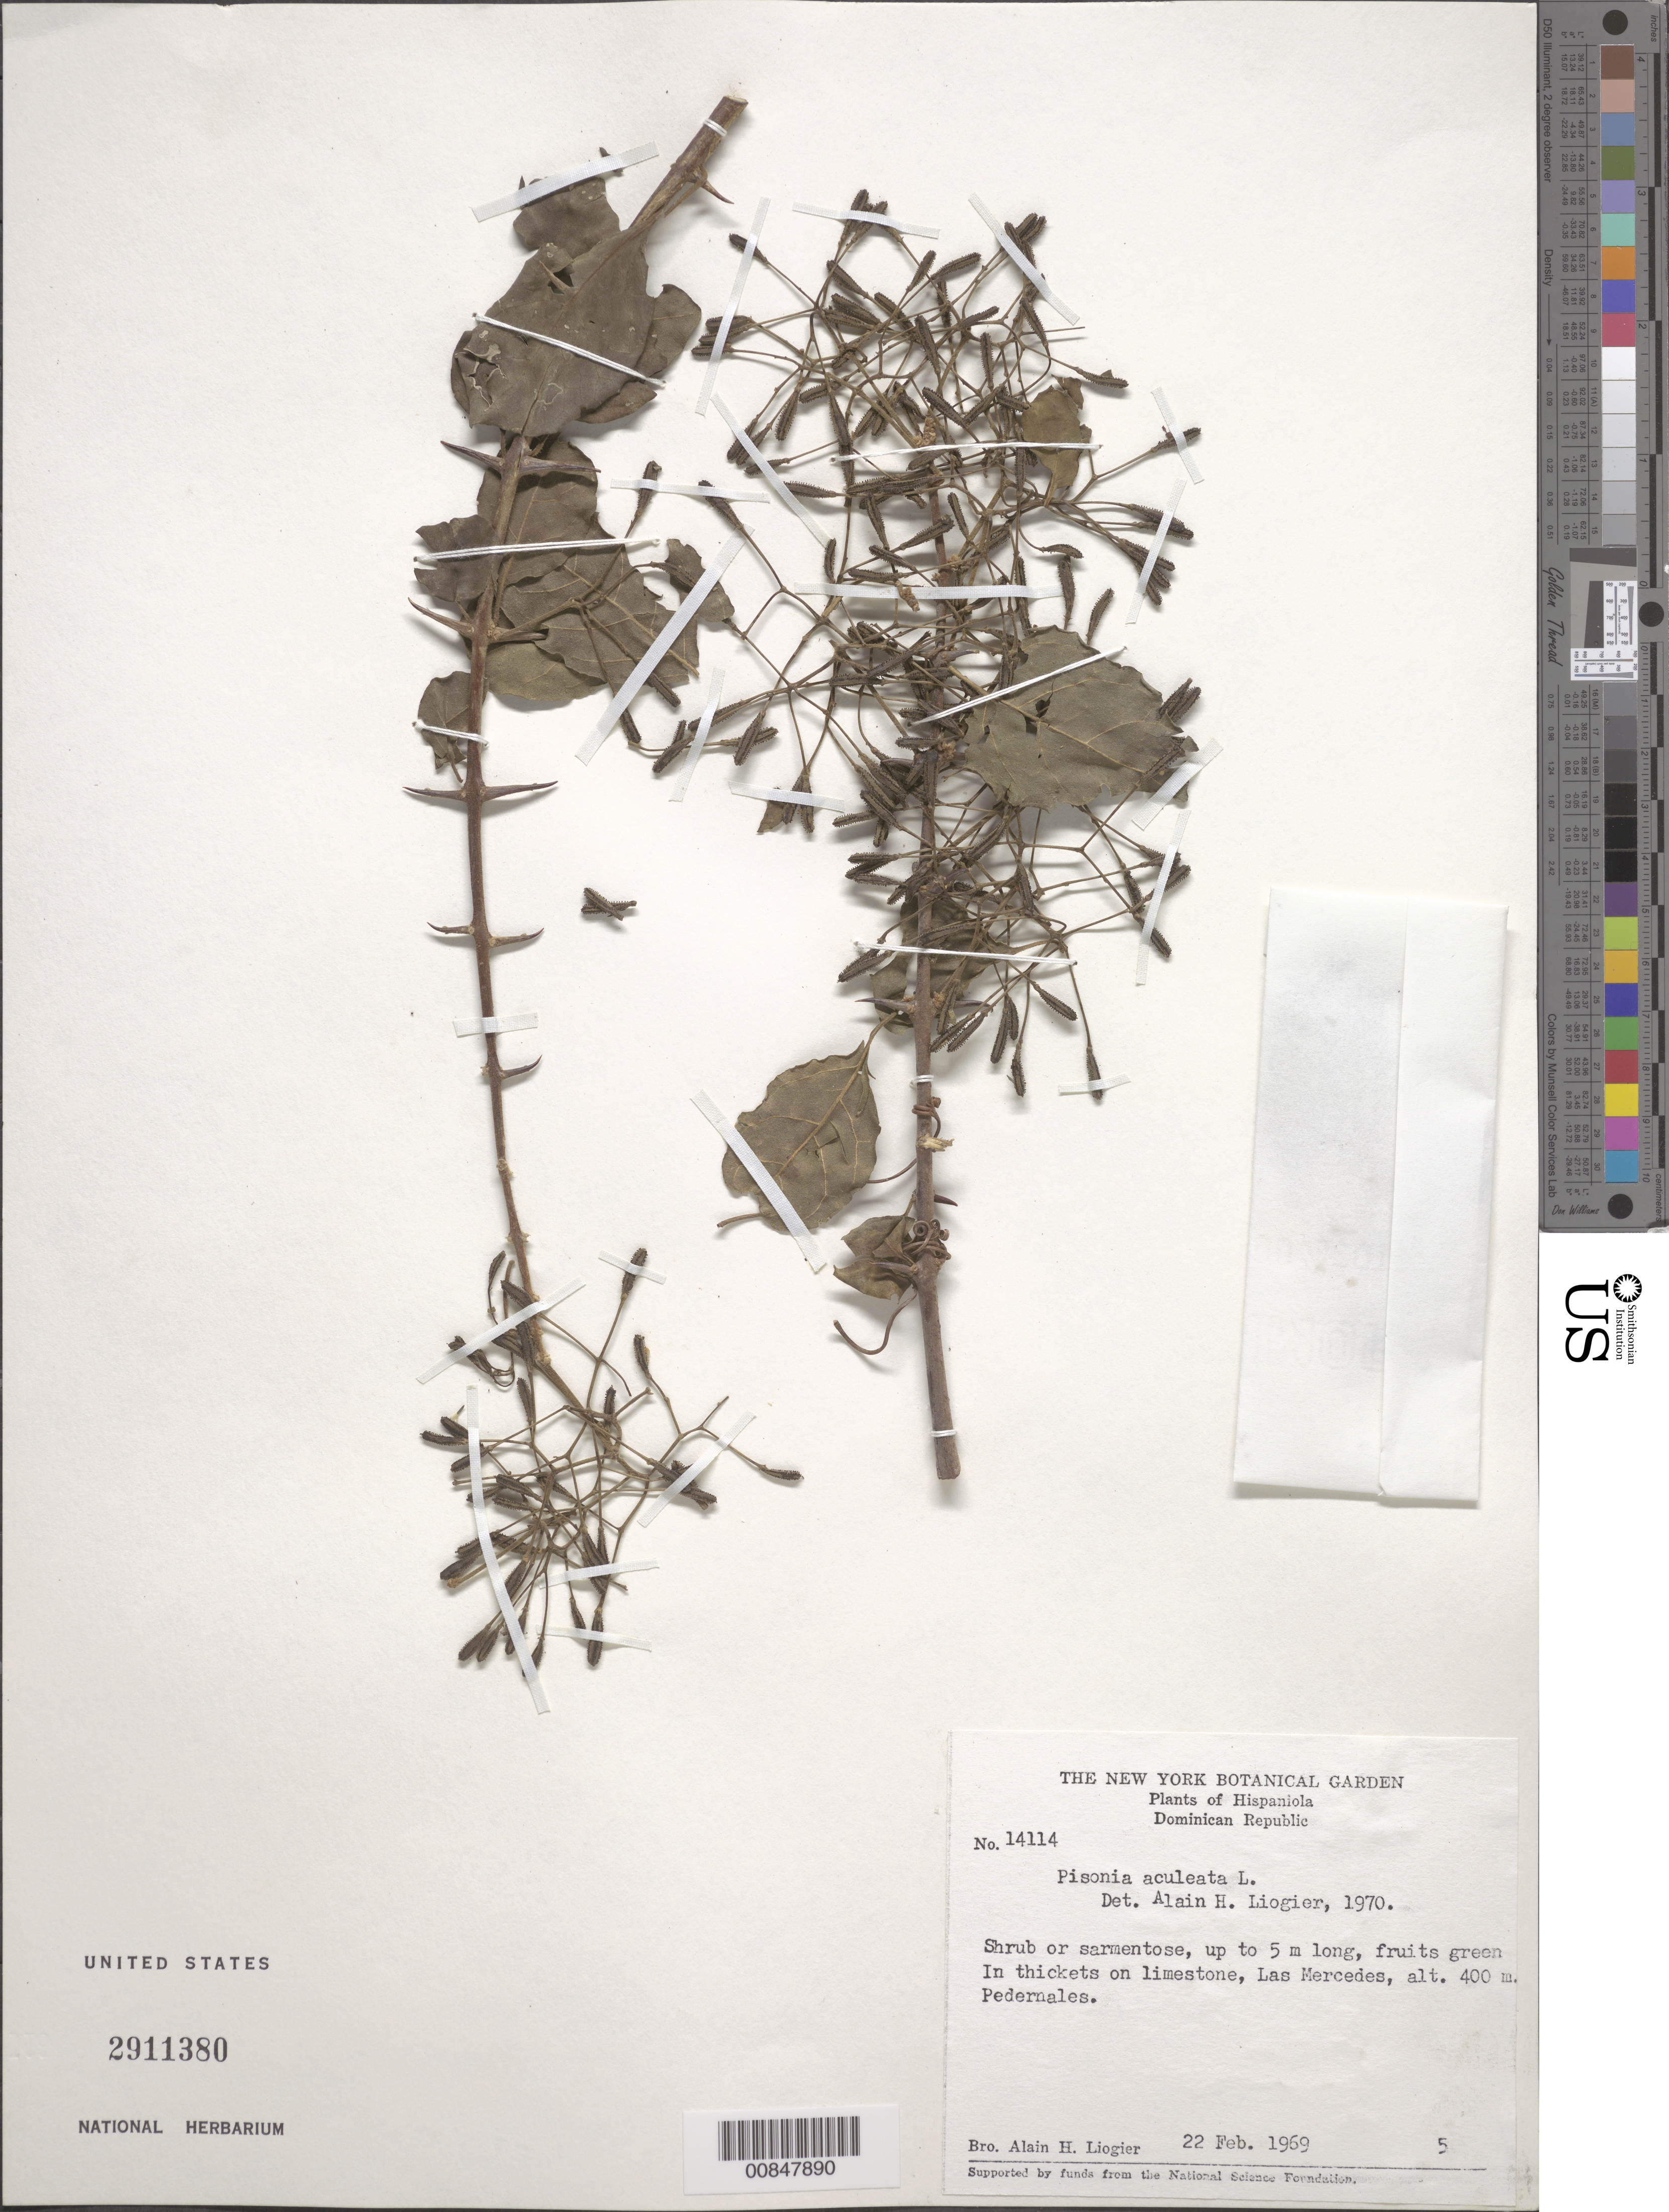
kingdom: Plantae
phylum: Tracheophyta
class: Magnoliopsida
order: Caryophyllales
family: Nyctaginaceae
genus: Pisonia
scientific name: Pisonia aculeata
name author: L.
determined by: Liogier, Alain H.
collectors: A. H. Liogier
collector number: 14114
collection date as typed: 22 Feb 1969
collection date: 1969-02-22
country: Dominican Republic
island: Hispaniola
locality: Las Mercedes, Pedernales.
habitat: In thickets on limestone.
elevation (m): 400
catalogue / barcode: US 2911380